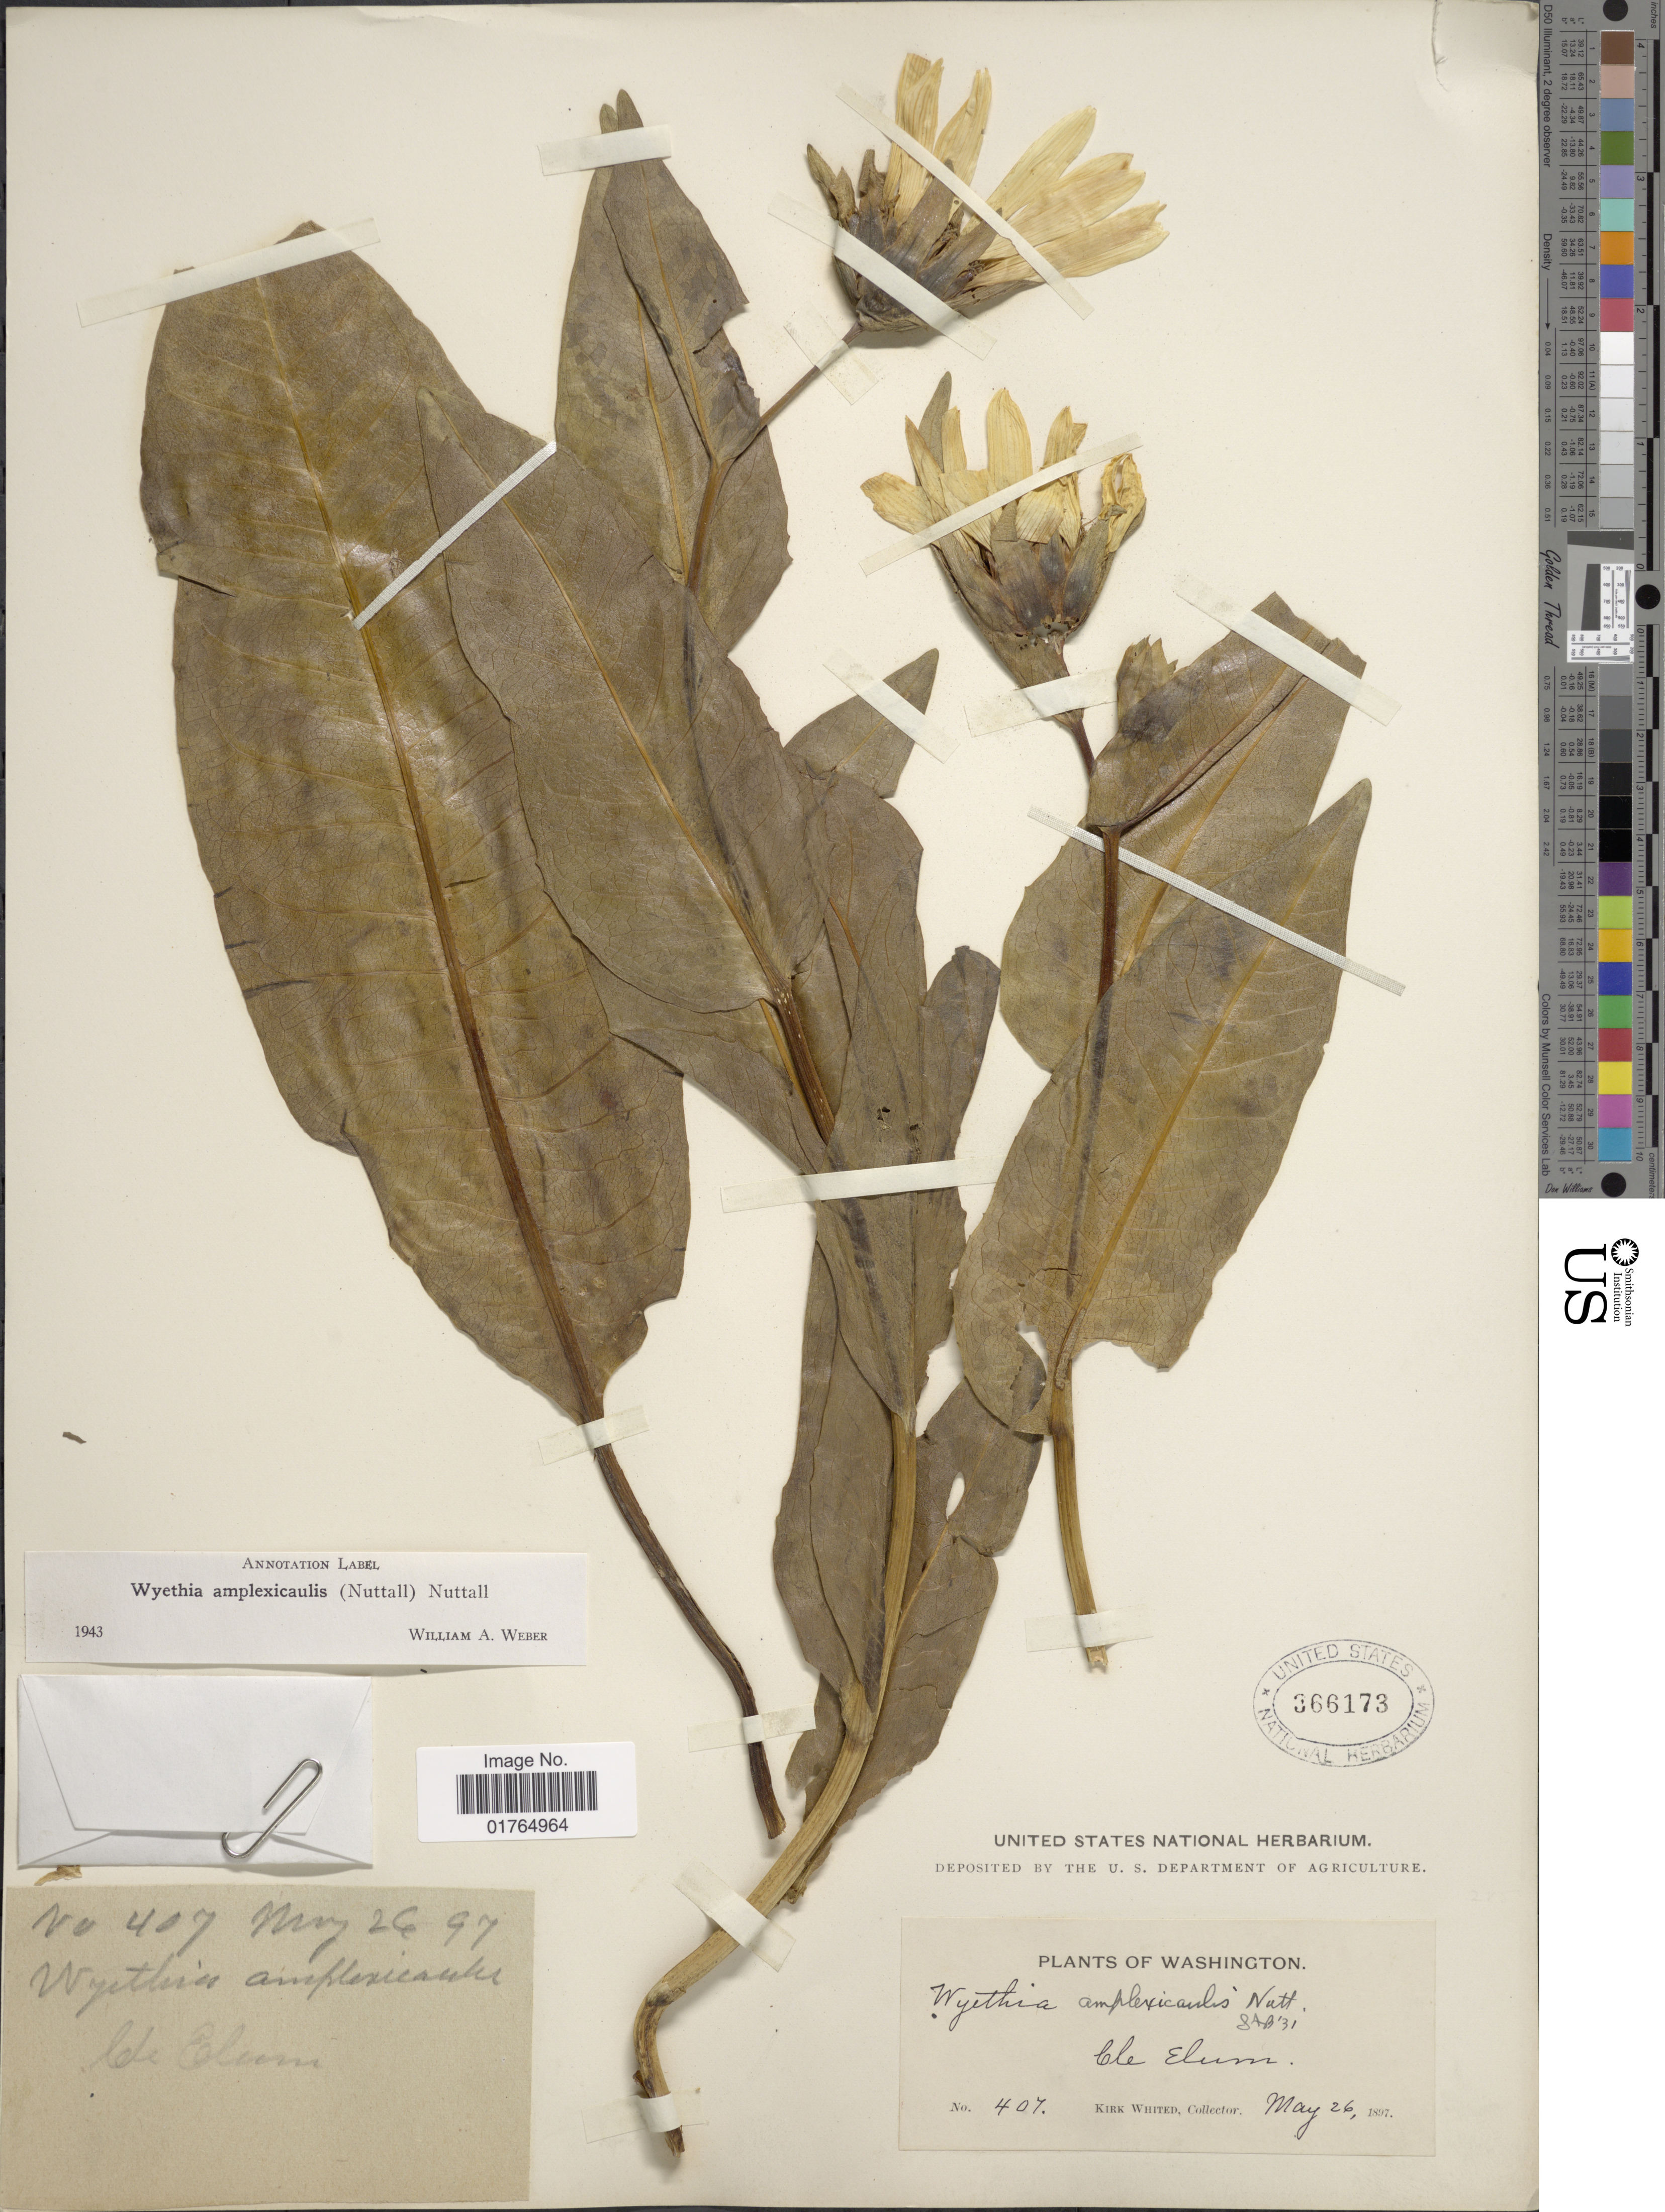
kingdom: Plantae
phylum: Tracheophyta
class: Magnoliopsida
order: Asterales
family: Asteraceae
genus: Wyethia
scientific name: Wyethia amplexicaulis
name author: Nutt.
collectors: K. Whited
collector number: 407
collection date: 1897-05-26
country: United States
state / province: Washington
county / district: Kittitas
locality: Cle Elum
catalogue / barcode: US 366173